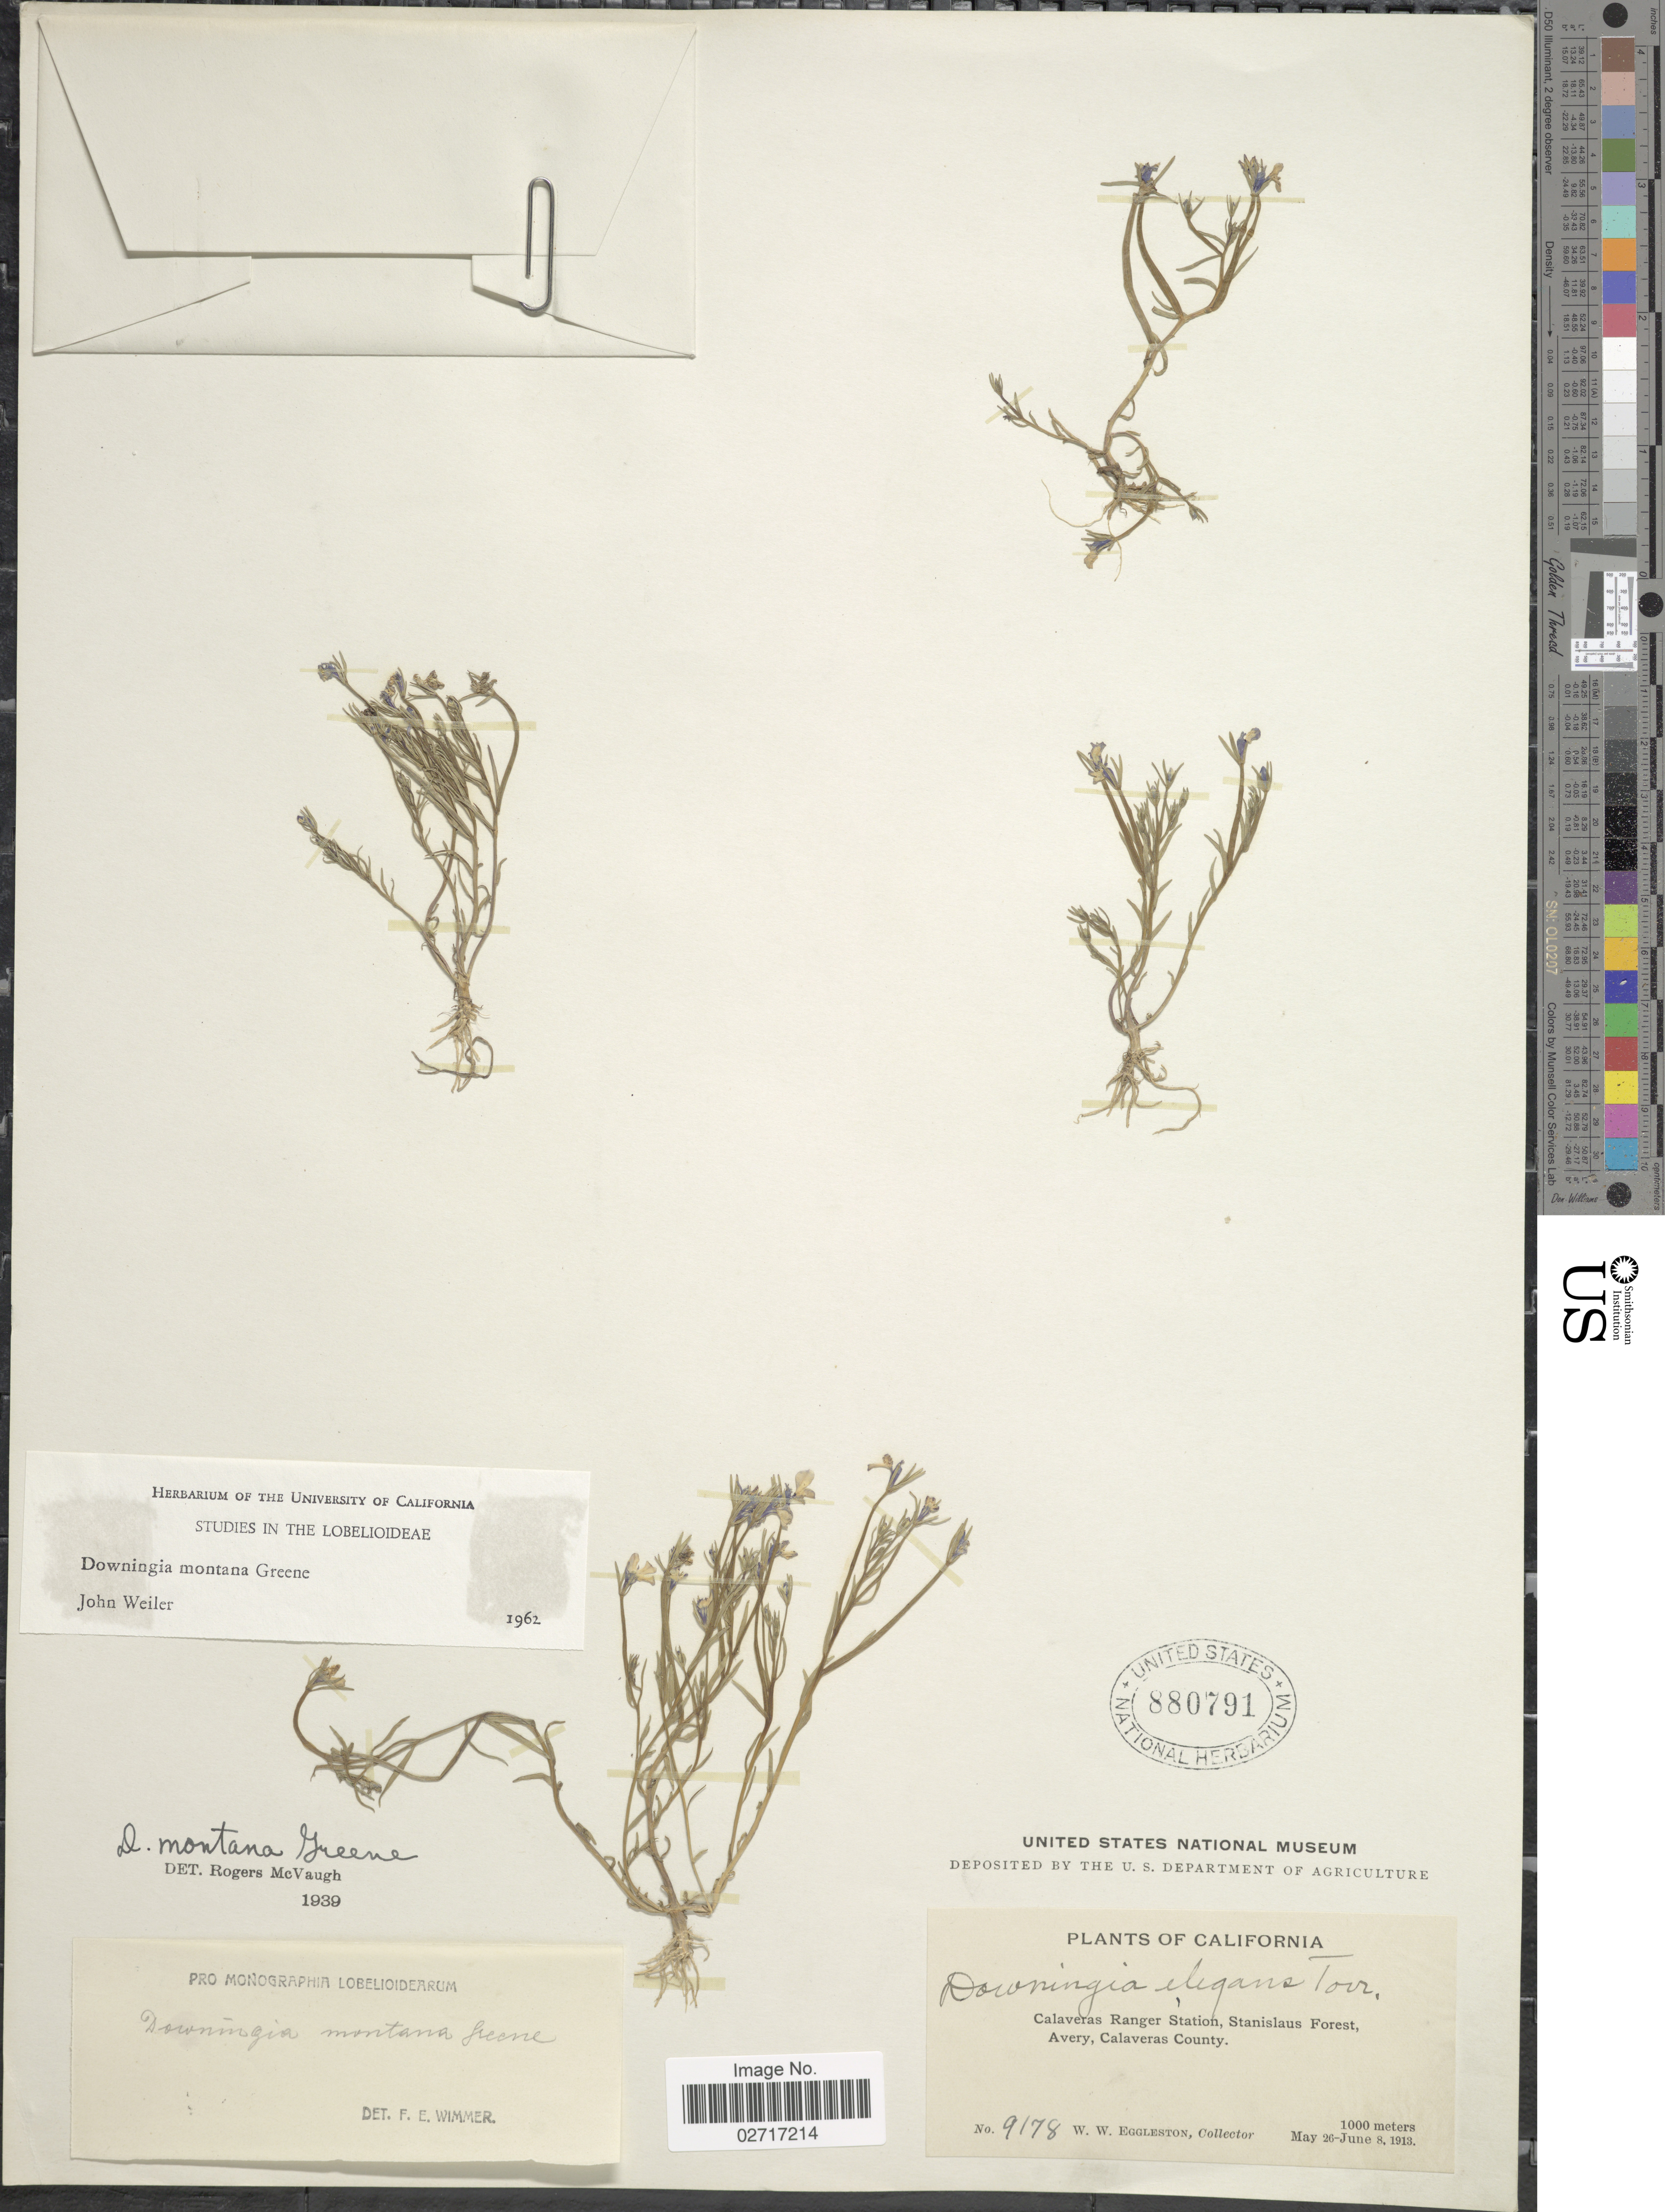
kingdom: Plantae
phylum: Tracheophyta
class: Magnoliopsida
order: Asterales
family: Campanulaceae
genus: Downingia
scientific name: Downingia montana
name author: S.W. Greene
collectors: W. W. Eggleston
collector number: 9178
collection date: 1913-05-26/1913-06-08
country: United States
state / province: California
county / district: Calaveras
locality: Calaveras Ranger Station, Stanislaus Forest, Avery, Calaveras County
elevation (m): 1000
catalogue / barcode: US 880791